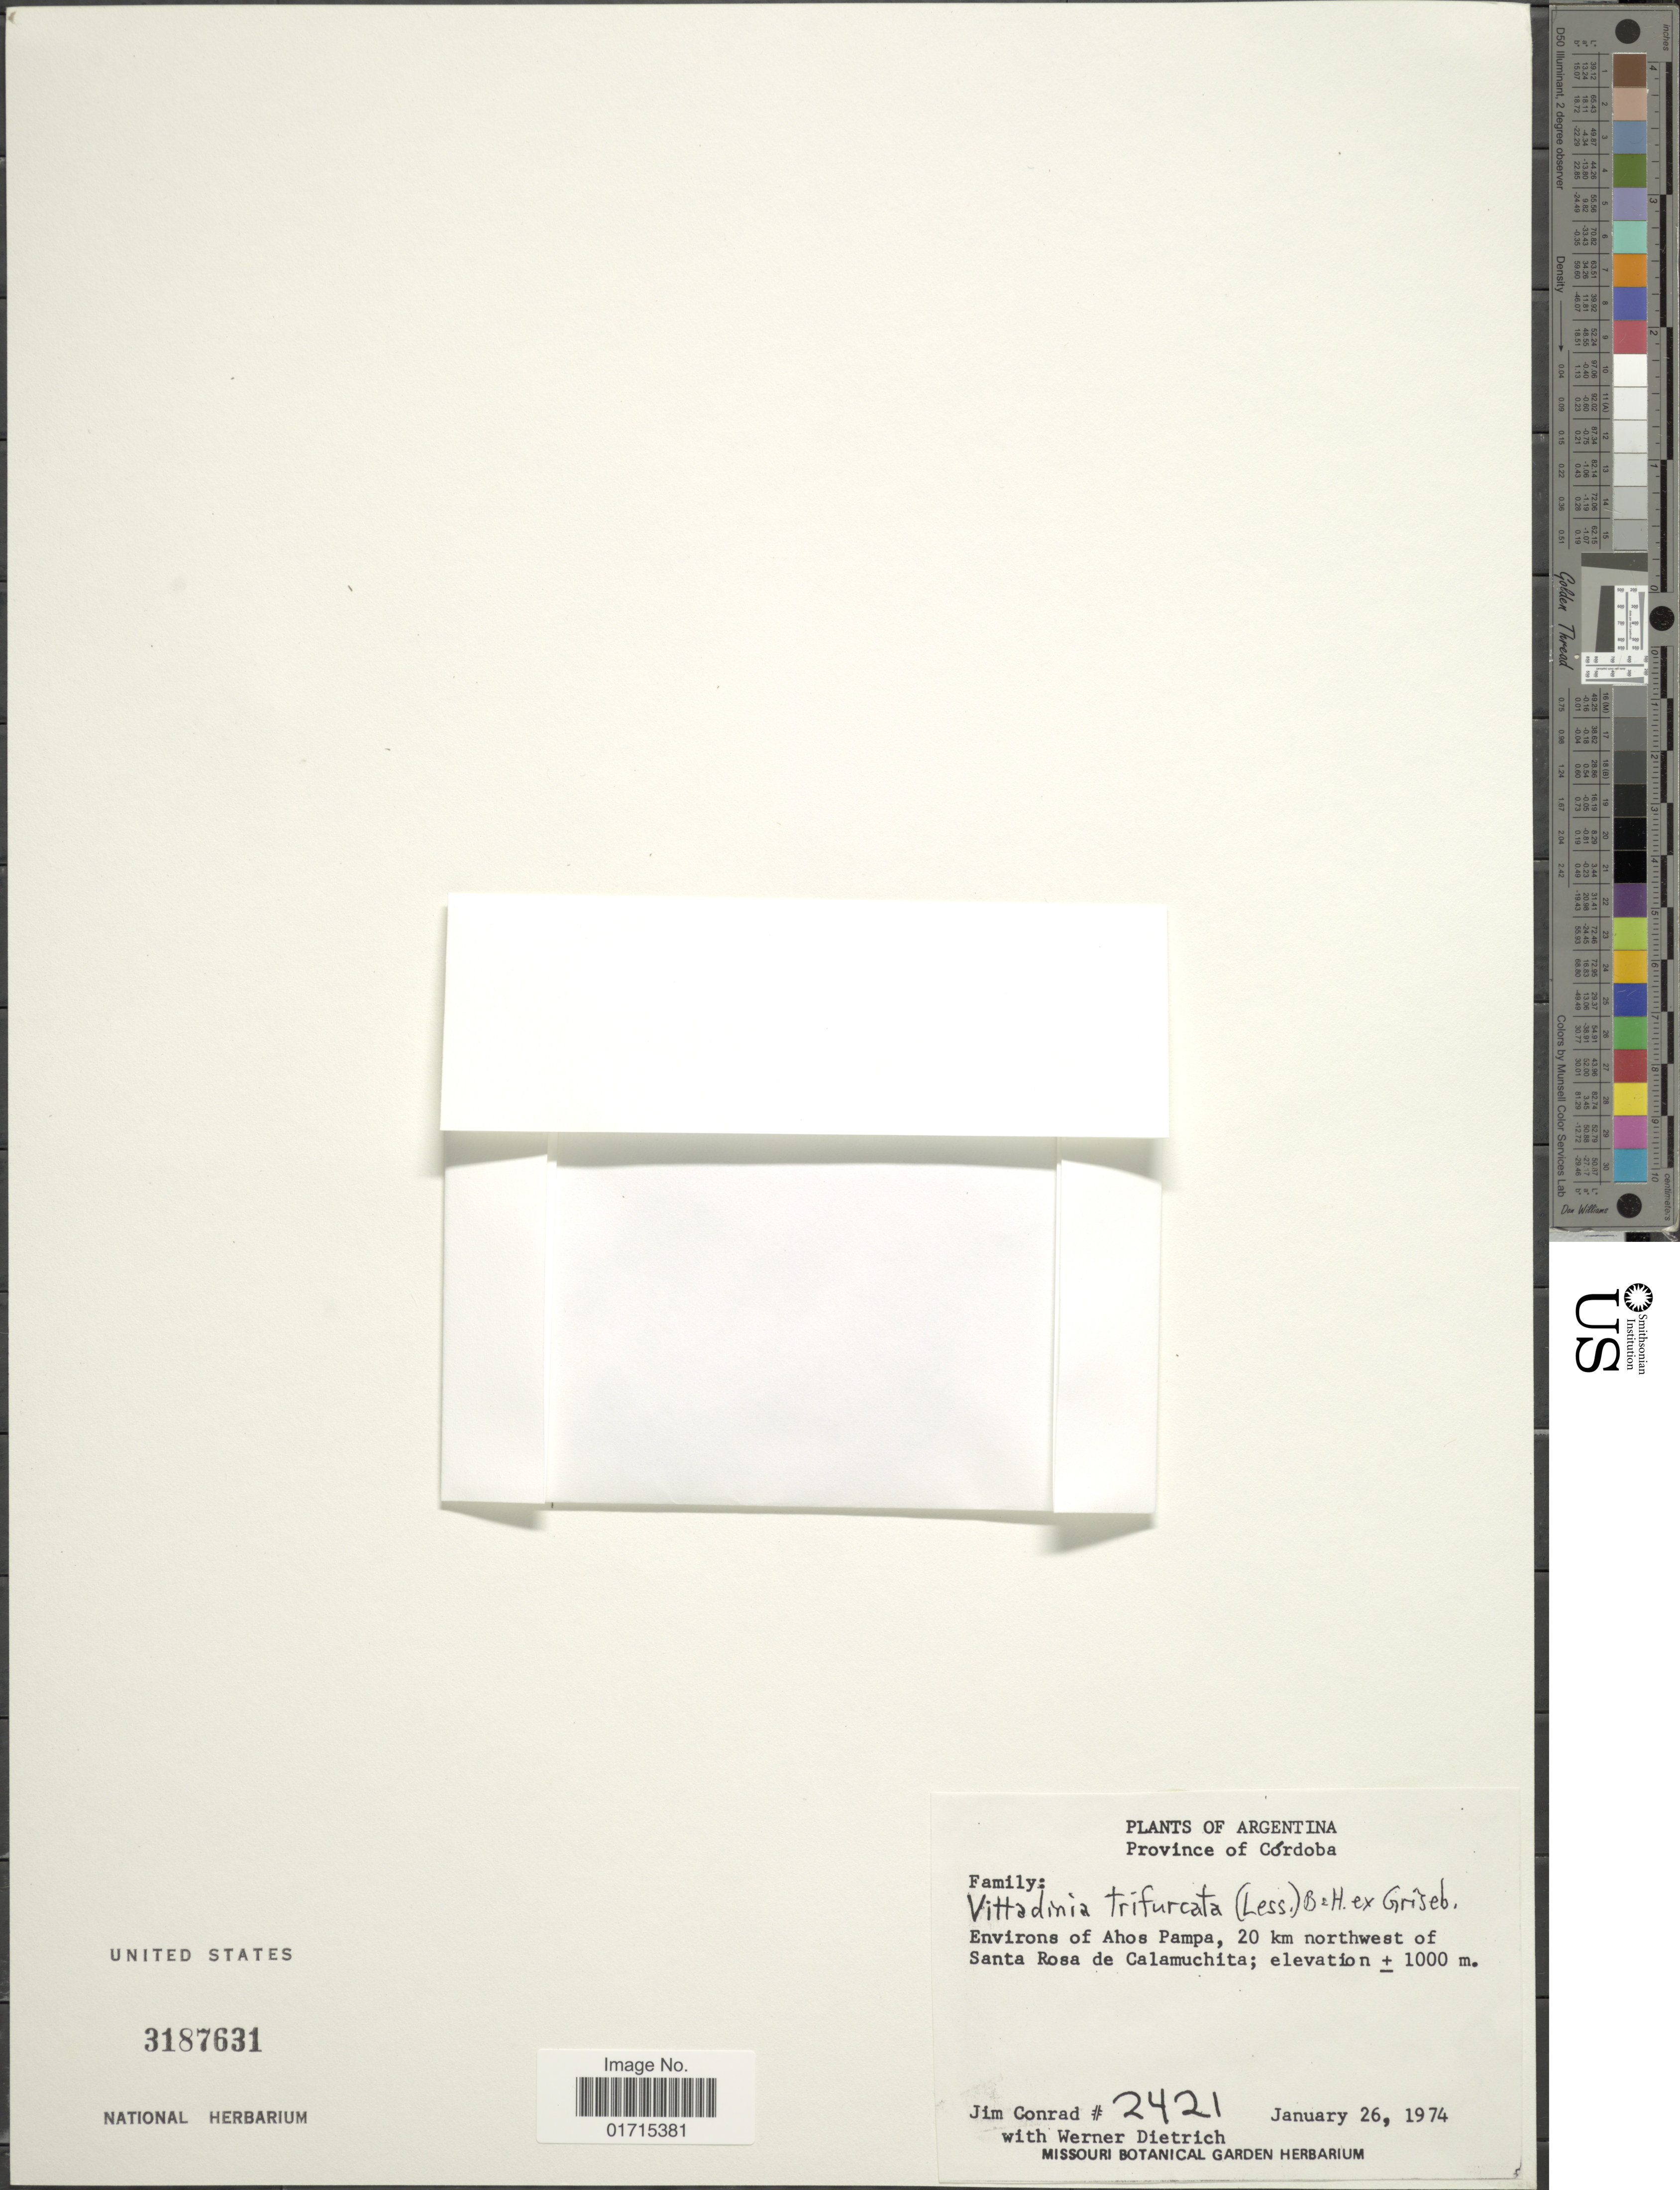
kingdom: Plantae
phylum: Tracheophyta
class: Magnoliopsida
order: Asterales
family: Asteraceae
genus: Microgyne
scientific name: Microgyne trifurcata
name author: Less.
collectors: J. Conrad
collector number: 2421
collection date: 1974-01-26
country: Argentina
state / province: Cordoba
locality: Argentina. Province of Cordoba. Environs of Ahos Pampa, 20 km northwest of Santa Rosa de Calamuchita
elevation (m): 1000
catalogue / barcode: US 3187631